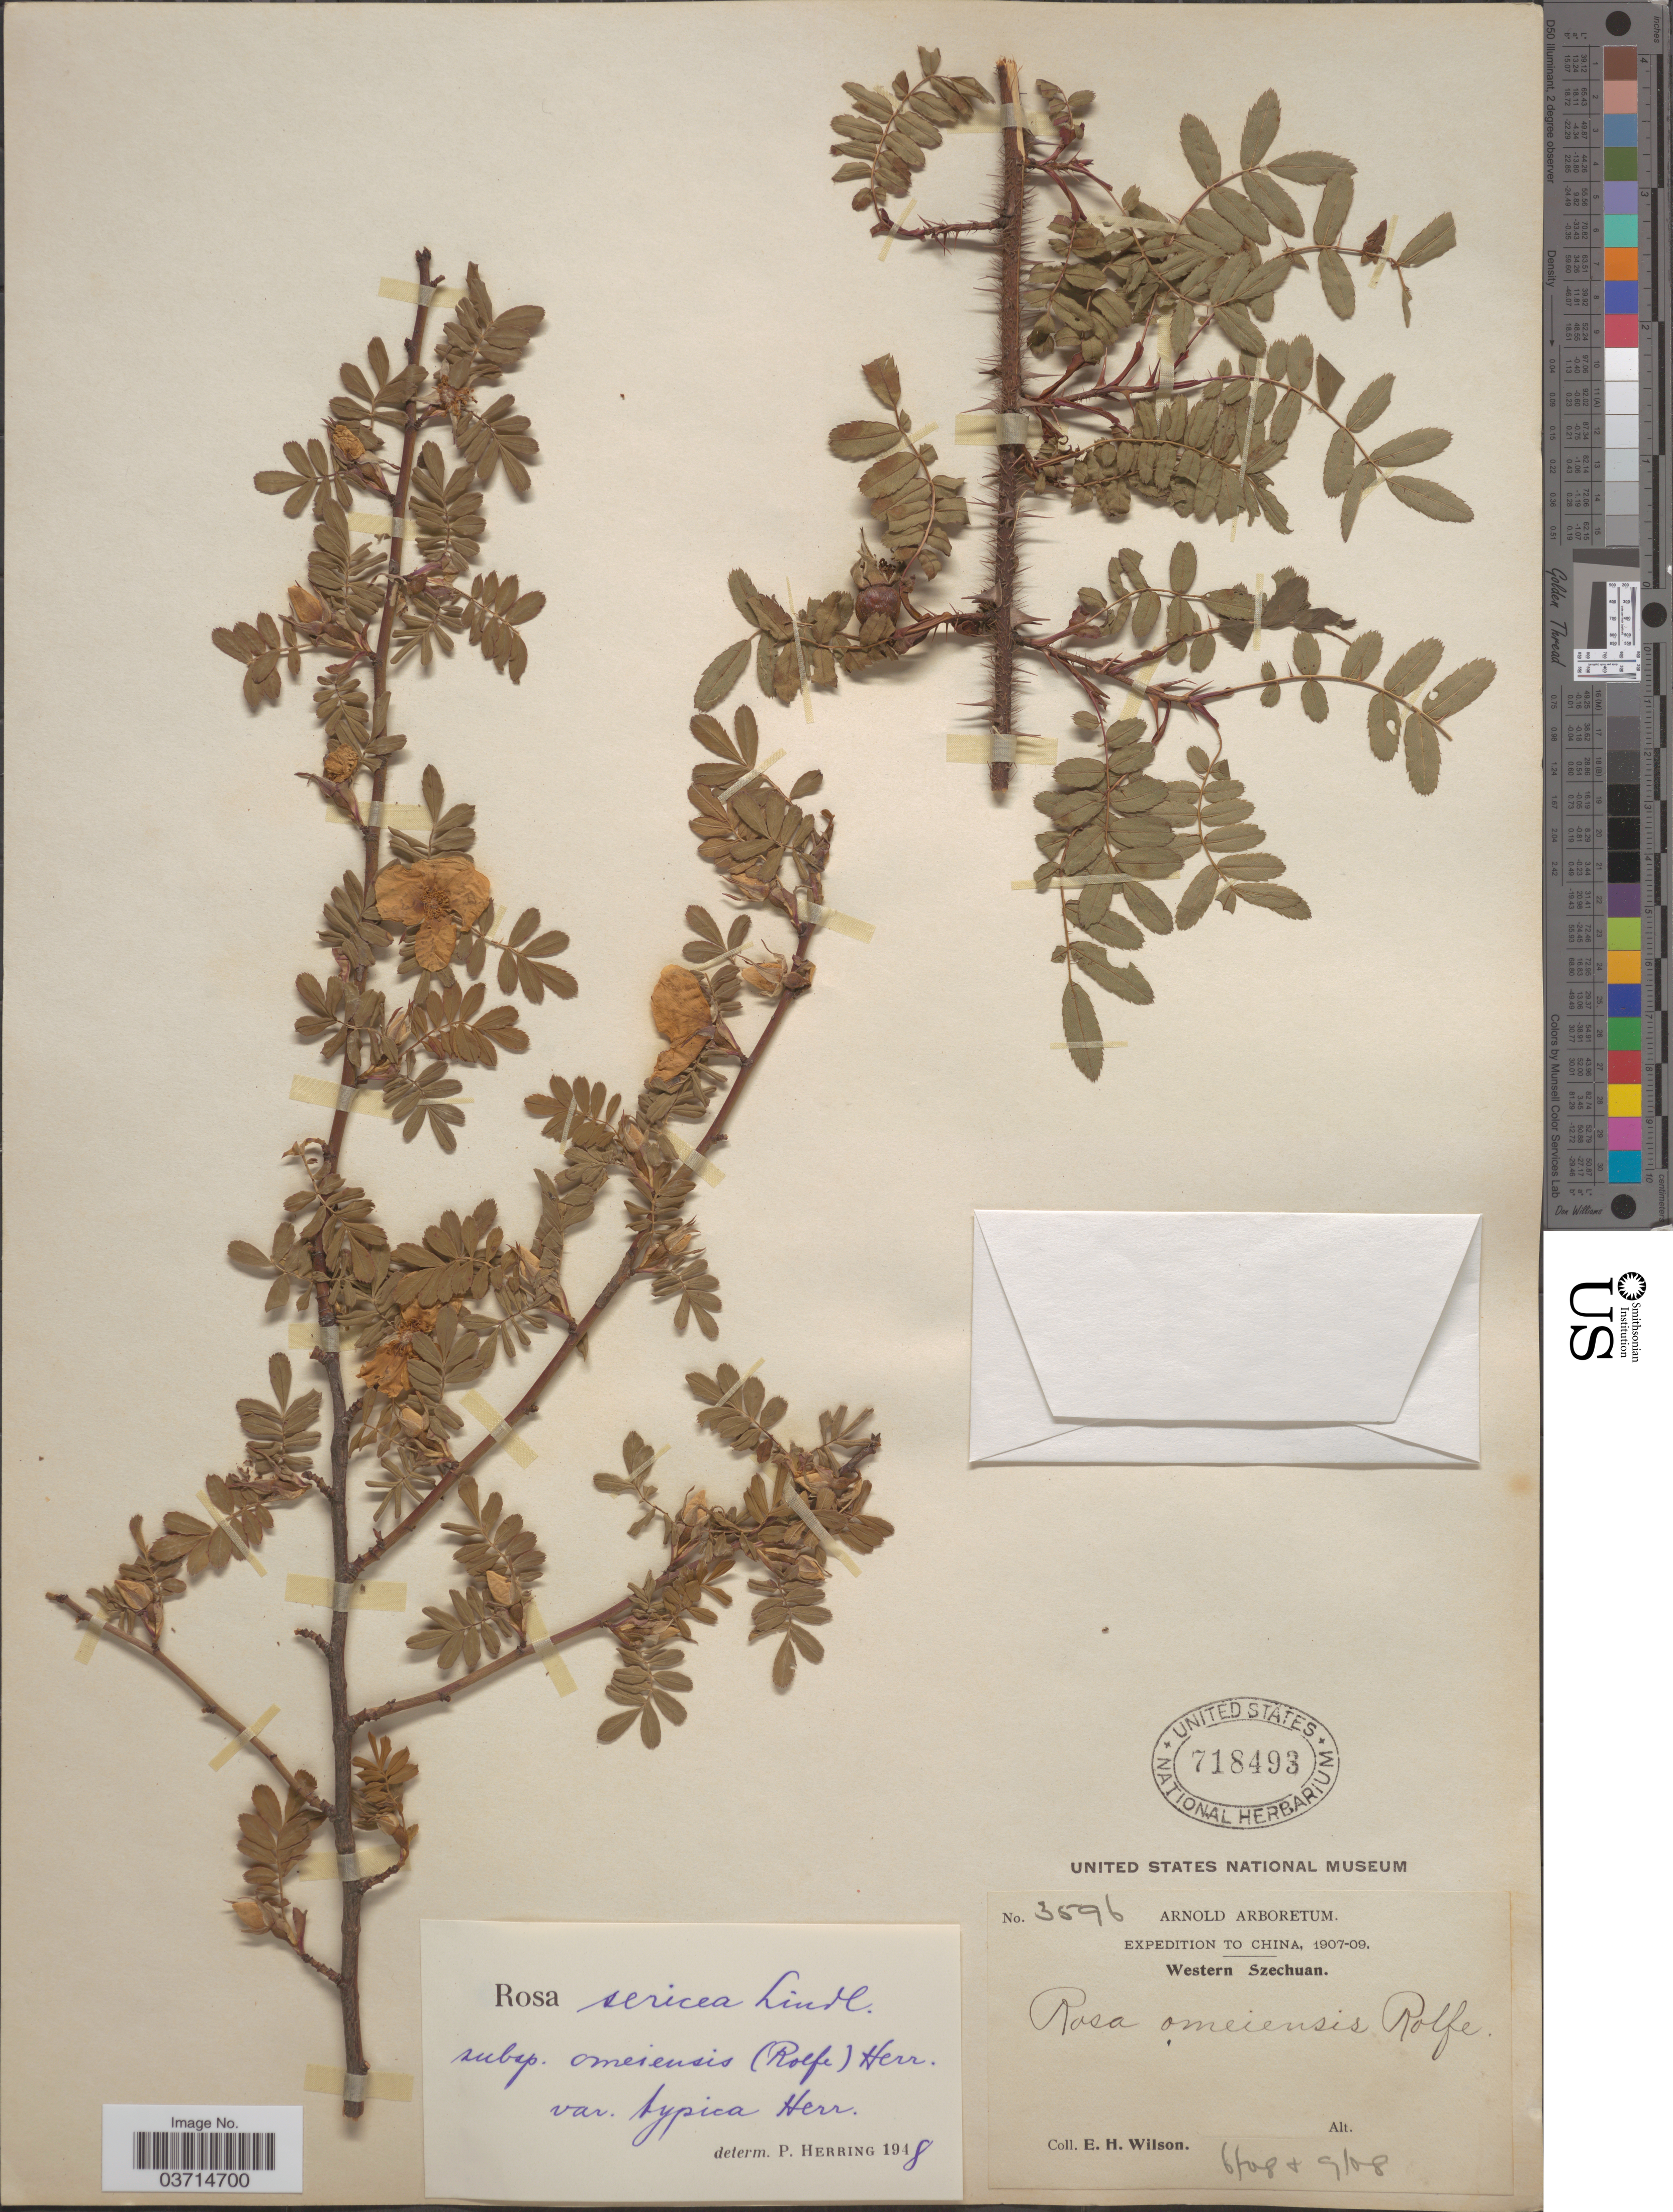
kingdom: Plantae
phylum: Tracheophyta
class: Magnoliopsida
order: Rosales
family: Rosaceae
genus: Rosa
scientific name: Rosa omeiensis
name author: Rolfe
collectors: E. Wilson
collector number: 3596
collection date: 1908-06/1908-09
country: China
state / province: Sichuan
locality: Western Szechuan.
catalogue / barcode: US 718493